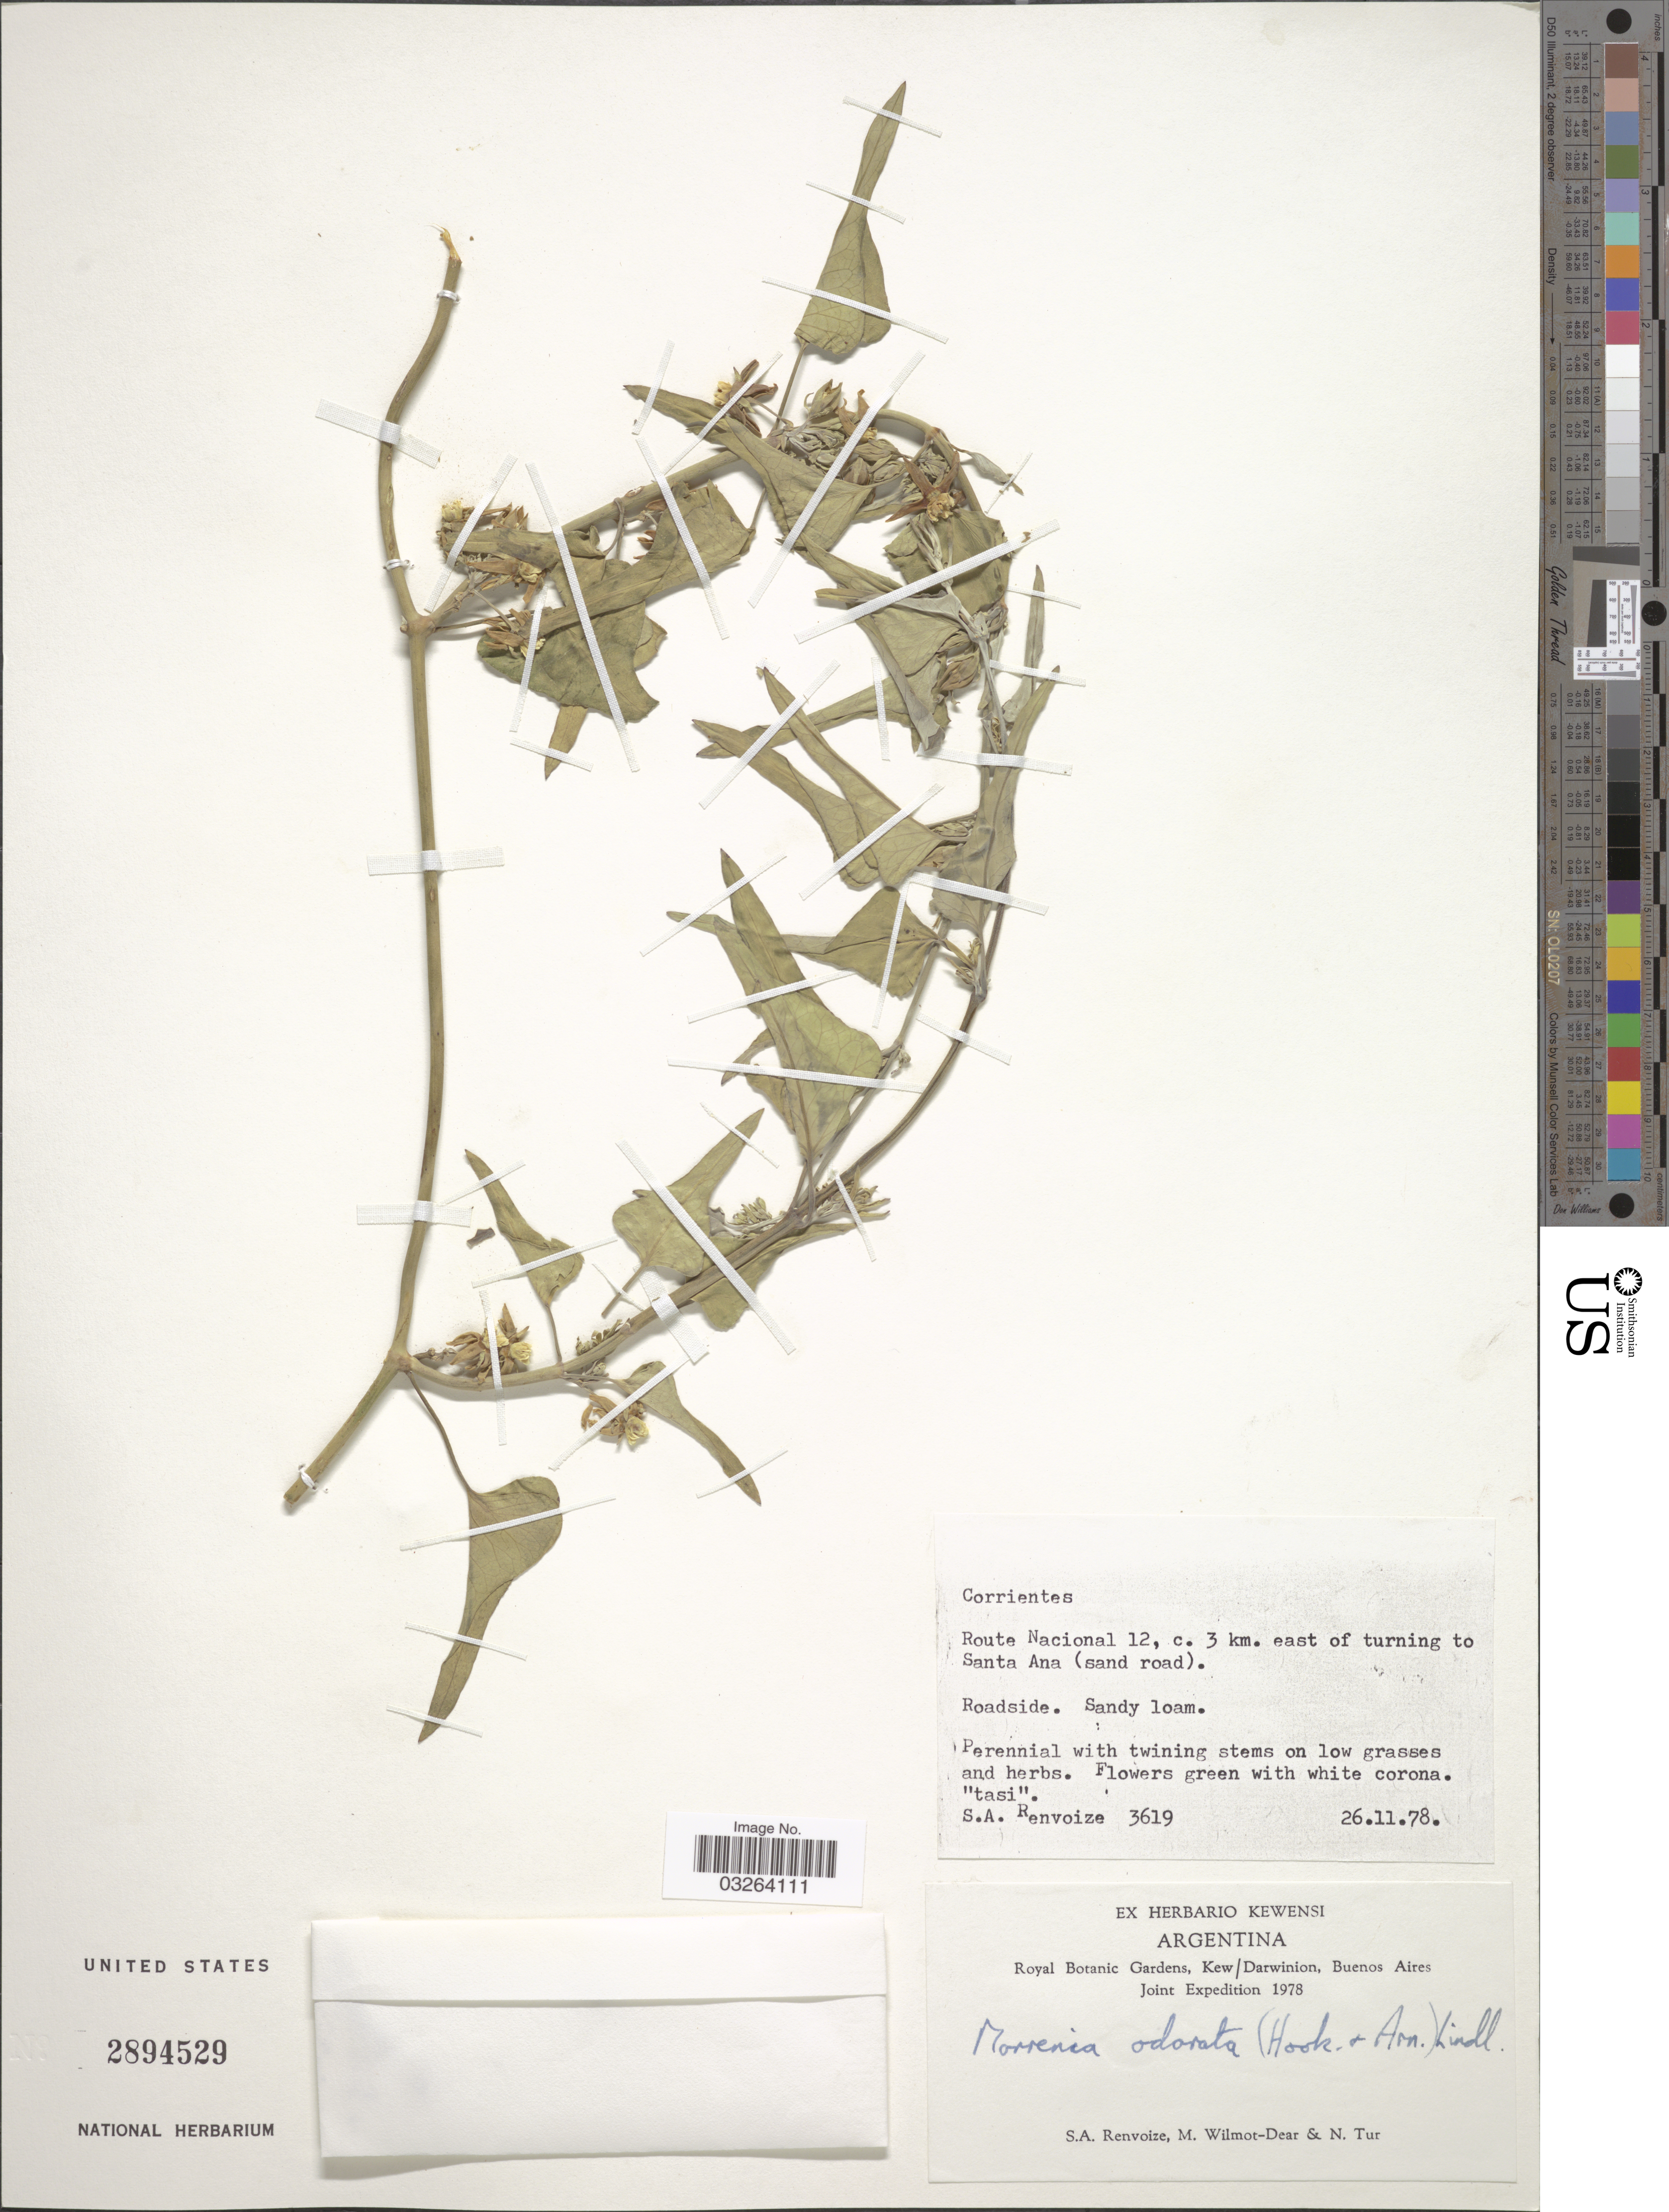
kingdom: Plantae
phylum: Tracheophyta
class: Magnoliopsida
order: Gentianales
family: Apocynaceae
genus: Morrenia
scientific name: Morrenia odorata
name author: (Hook. & Arn.) Lindl.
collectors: S. A. Renvoize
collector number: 3619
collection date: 1978-11-26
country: Argentina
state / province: Corrientes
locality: Route Nacional 12, c. 3 km. east of turning to Santa Ana (sand road).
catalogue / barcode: US 2894529